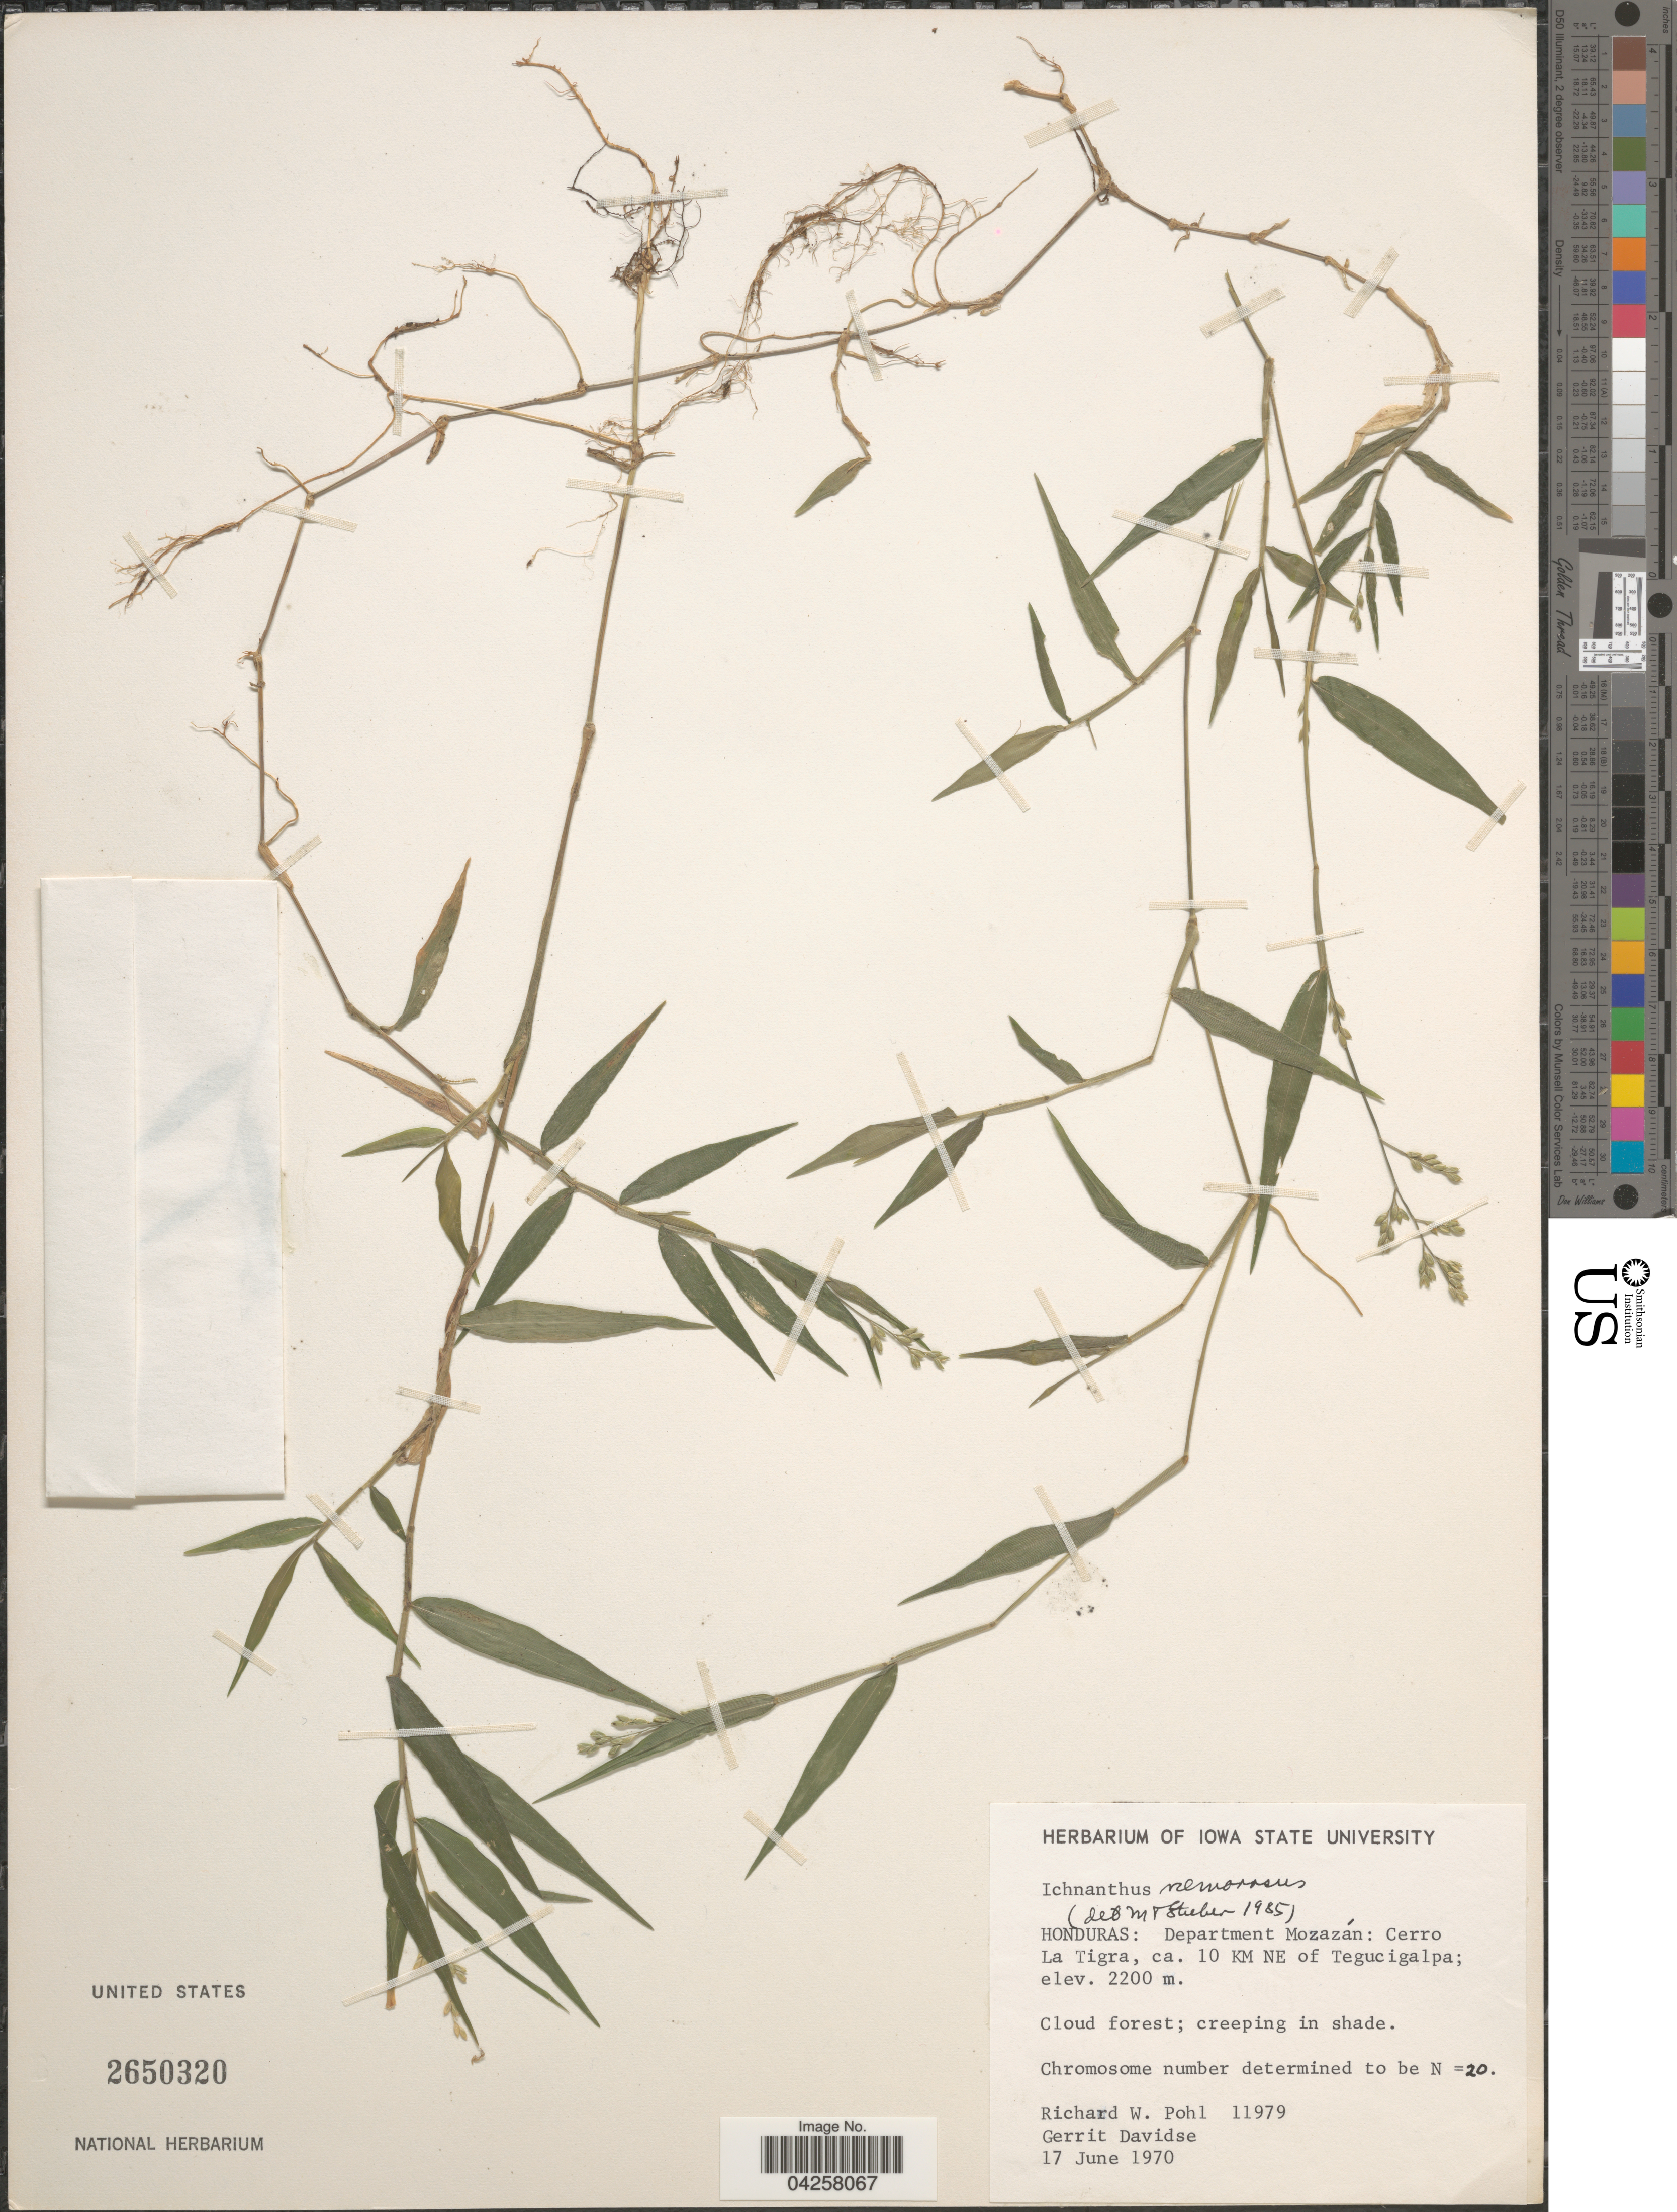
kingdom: Plantae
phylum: Tracheophyta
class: Liliopsida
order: Poales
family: Poaceae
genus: Ichnanthus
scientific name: Ichnanthus nemorosus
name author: (Sw.) Döll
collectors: R. W. Pohl & G. Davidse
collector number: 11979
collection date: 1970-06-17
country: Honduras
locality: Department Mozazán: Cerro La Tigra, ca. 10 KM NE of Tegucigalpa.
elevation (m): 2200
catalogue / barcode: US 2650320